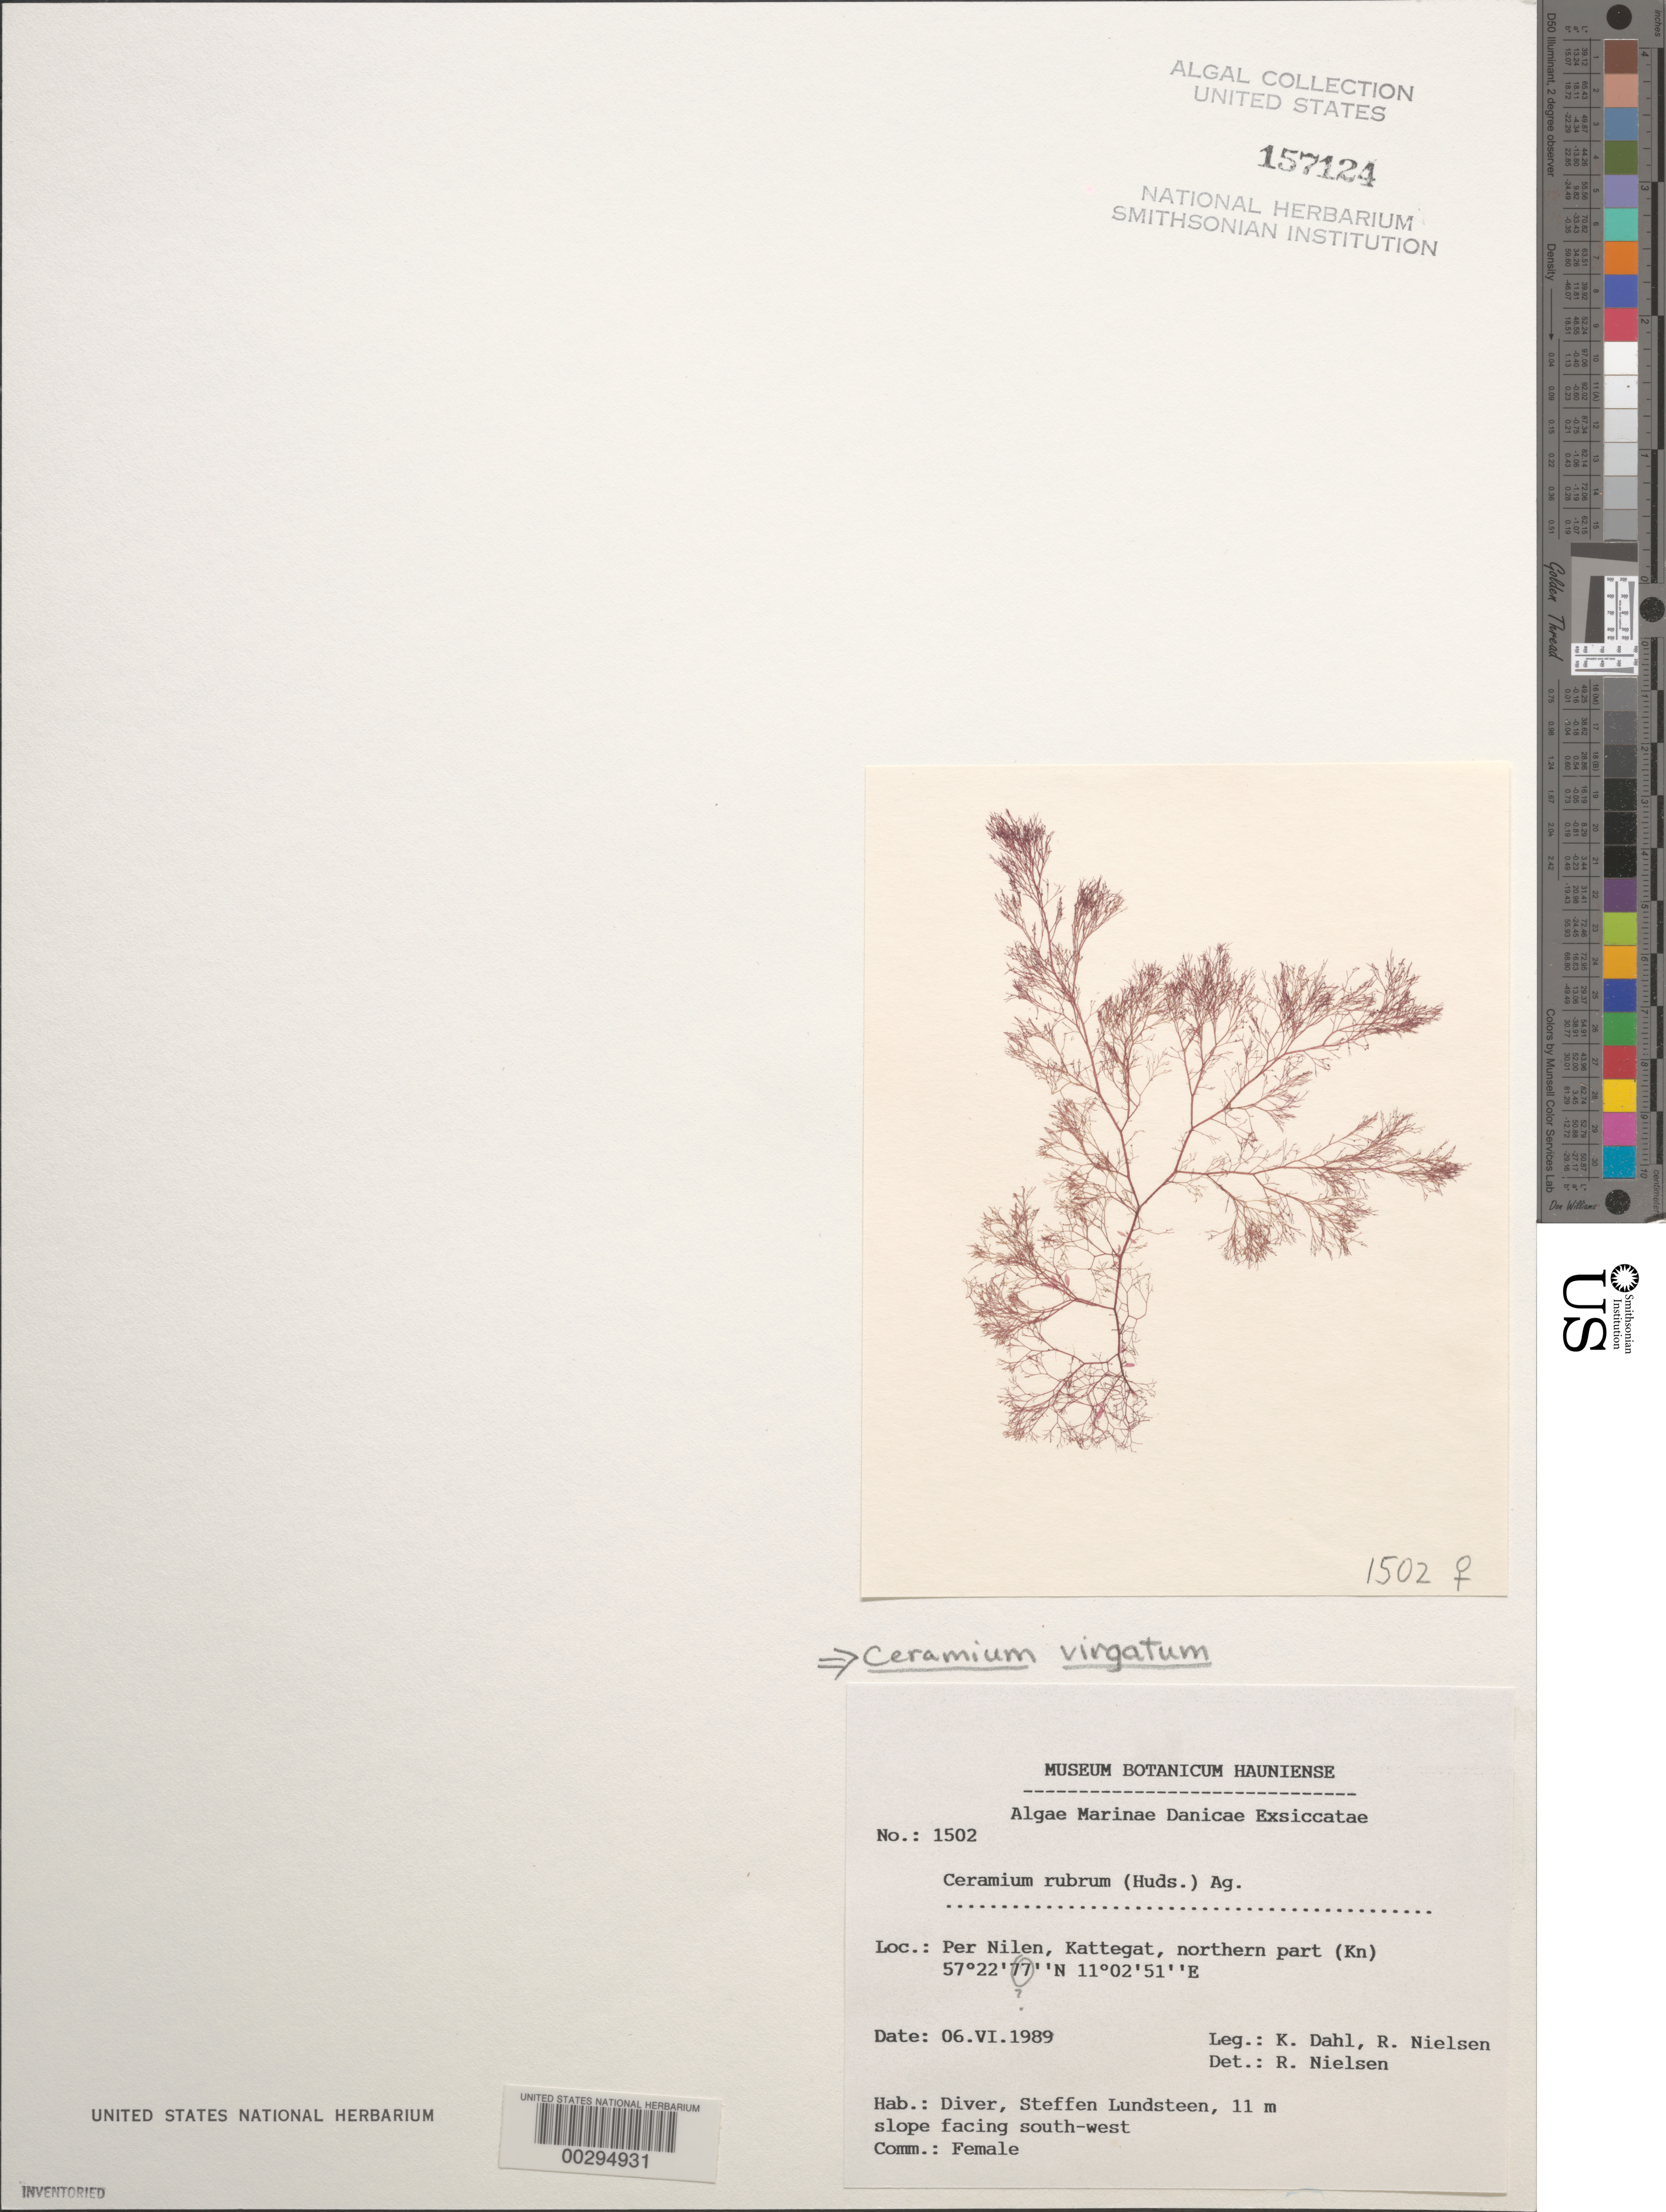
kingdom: Plantae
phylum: Rhodophyta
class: Florideophyceae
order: Ceramiales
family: Ceramiaceae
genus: Ceramium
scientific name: Ceramium virgatum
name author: Roth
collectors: K. Dahl & R. Nielsen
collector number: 1502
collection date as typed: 06 Jun 1989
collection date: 1989-06-06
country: Denmark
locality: Per Nilen, Kattegat, northern part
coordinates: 57 22'77"N, 11 02'55"E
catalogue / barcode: US 157124